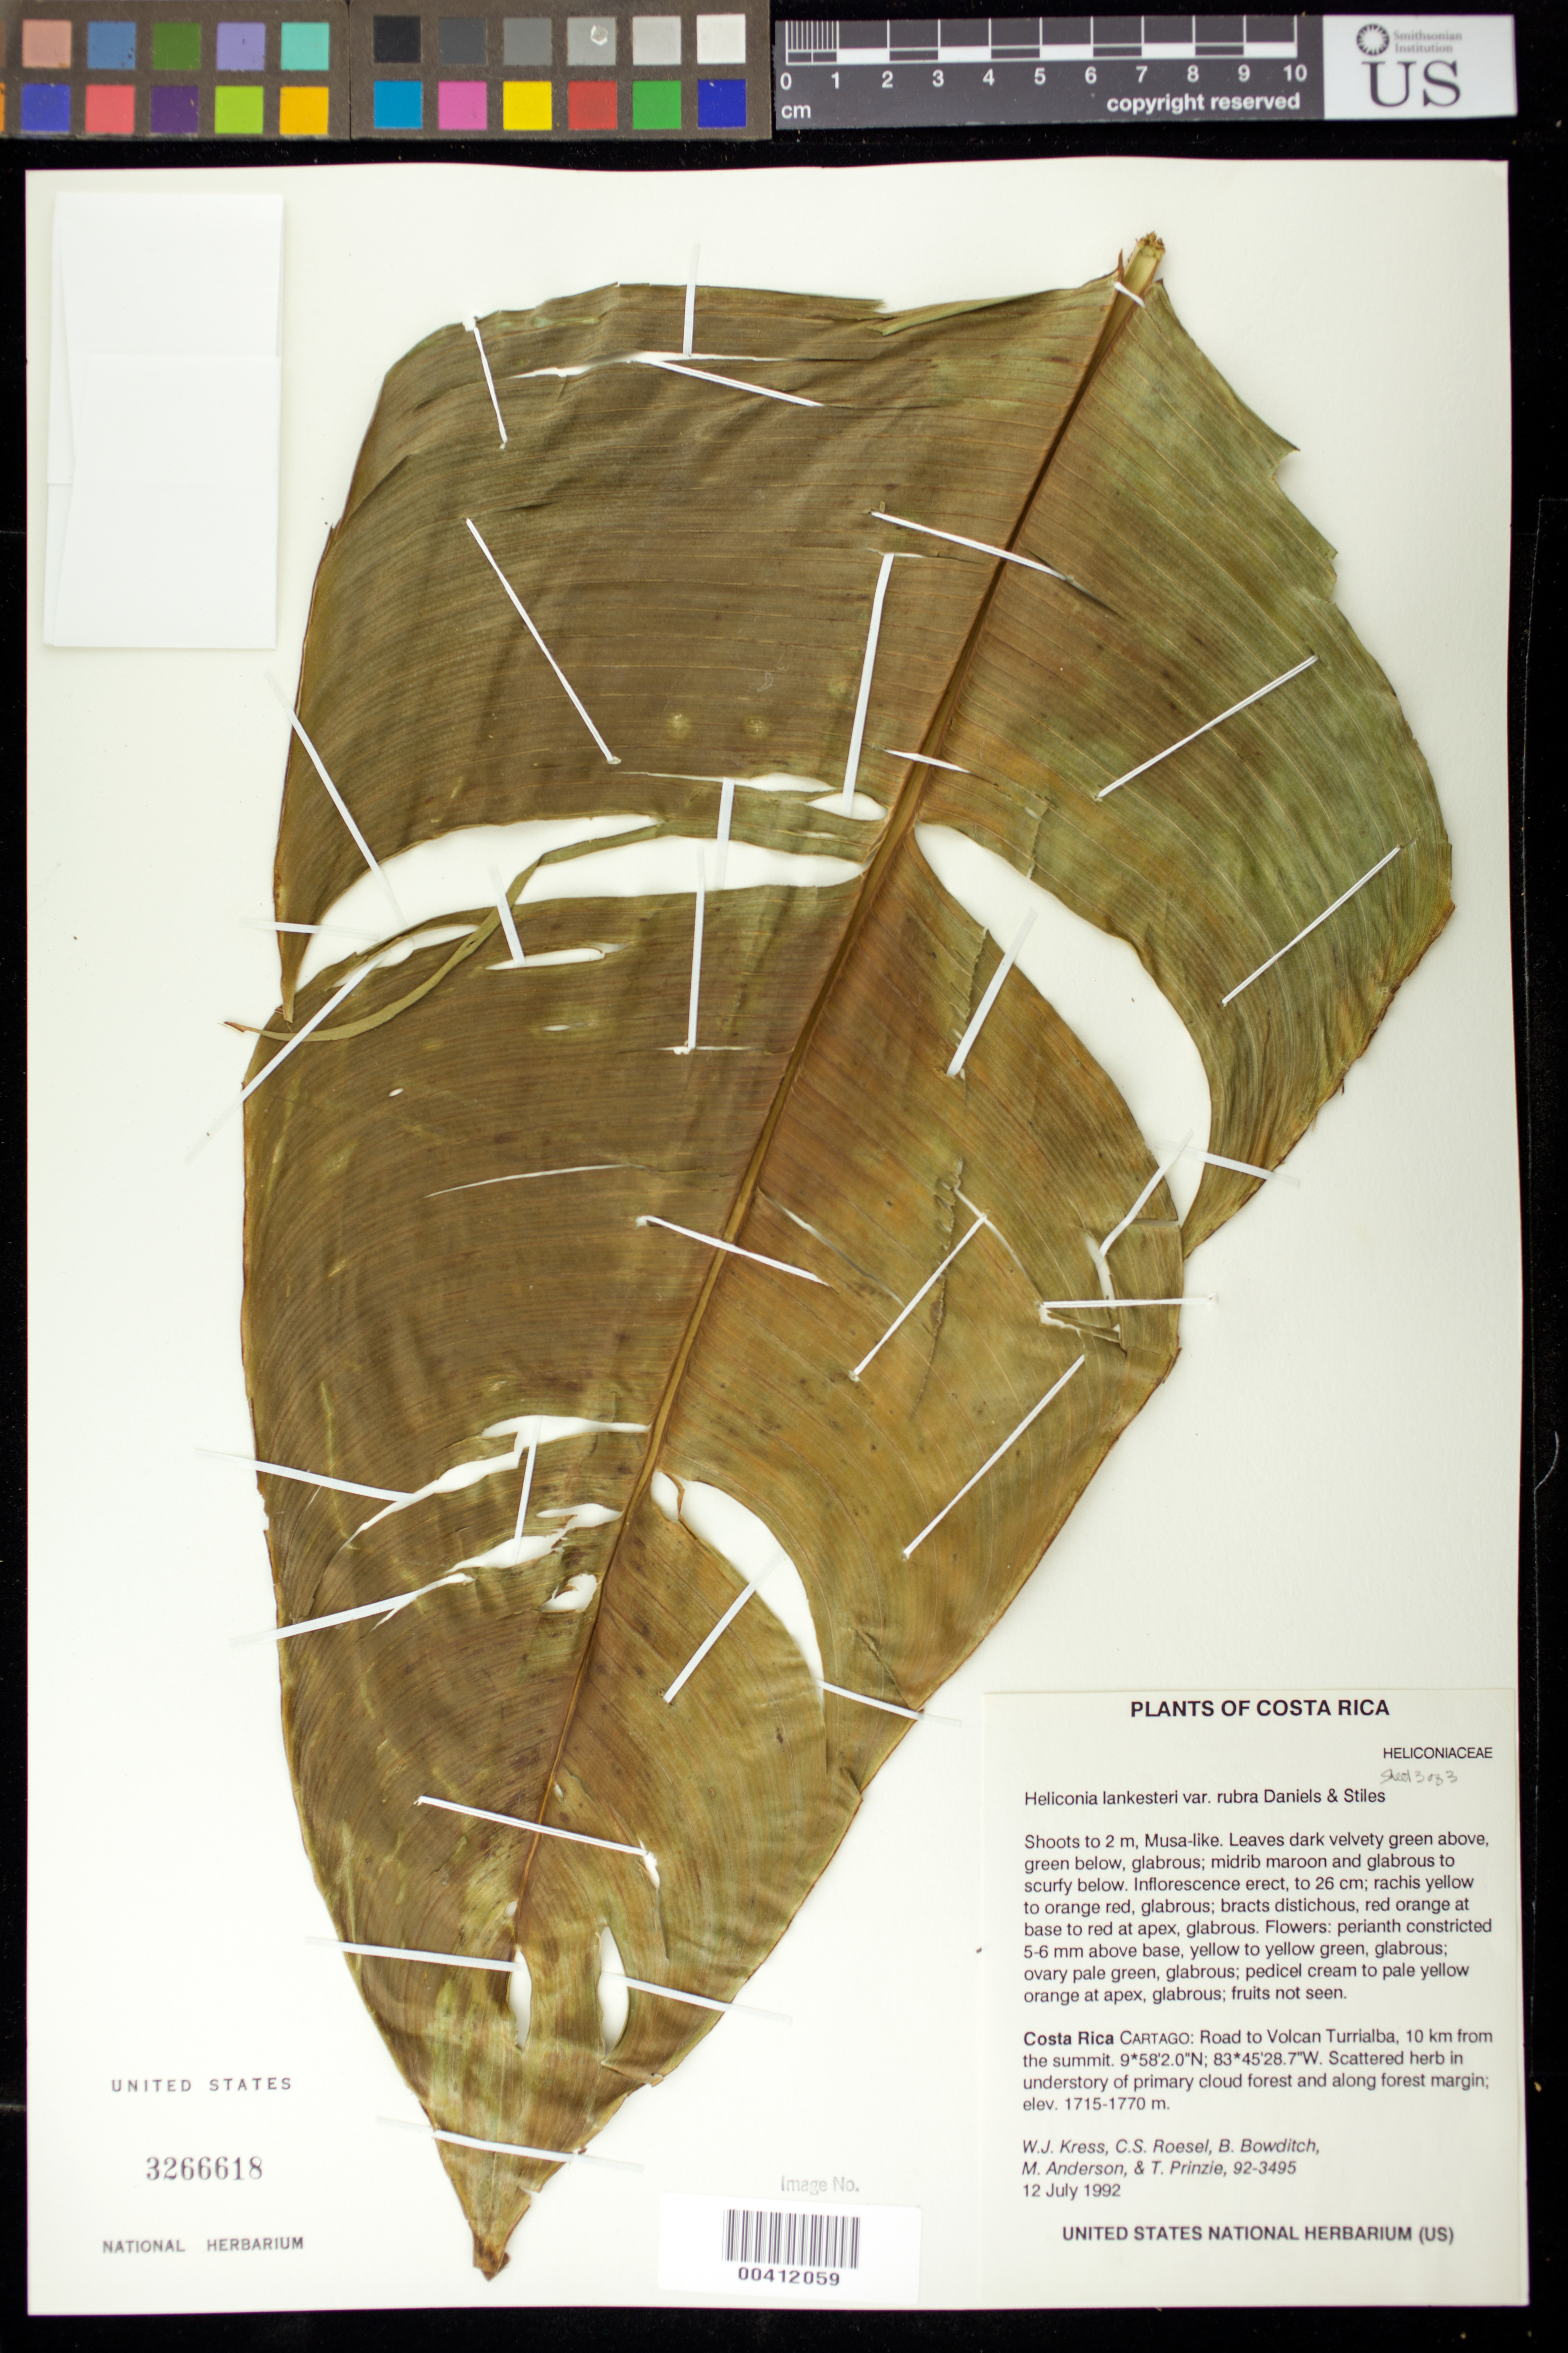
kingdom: Plantae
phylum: Tracheophyta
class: Liliopsida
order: Zingiberales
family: Heliconiaceae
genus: Heliconia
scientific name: Heliconia lankesteri var. rubra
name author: G.S. Daniels & F.G. Stiles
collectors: W. J. Kress, C. S. Roesel, B. Bowditch, M. Anderson & T. Prinzie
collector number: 92-3495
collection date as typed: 12 Jul 1992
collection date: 1992-07-12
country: Costa Rica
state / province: Cartago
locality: Rd to Volcan Turrialba, 10 km from the summit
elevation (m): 1715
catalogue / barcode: US 3266618